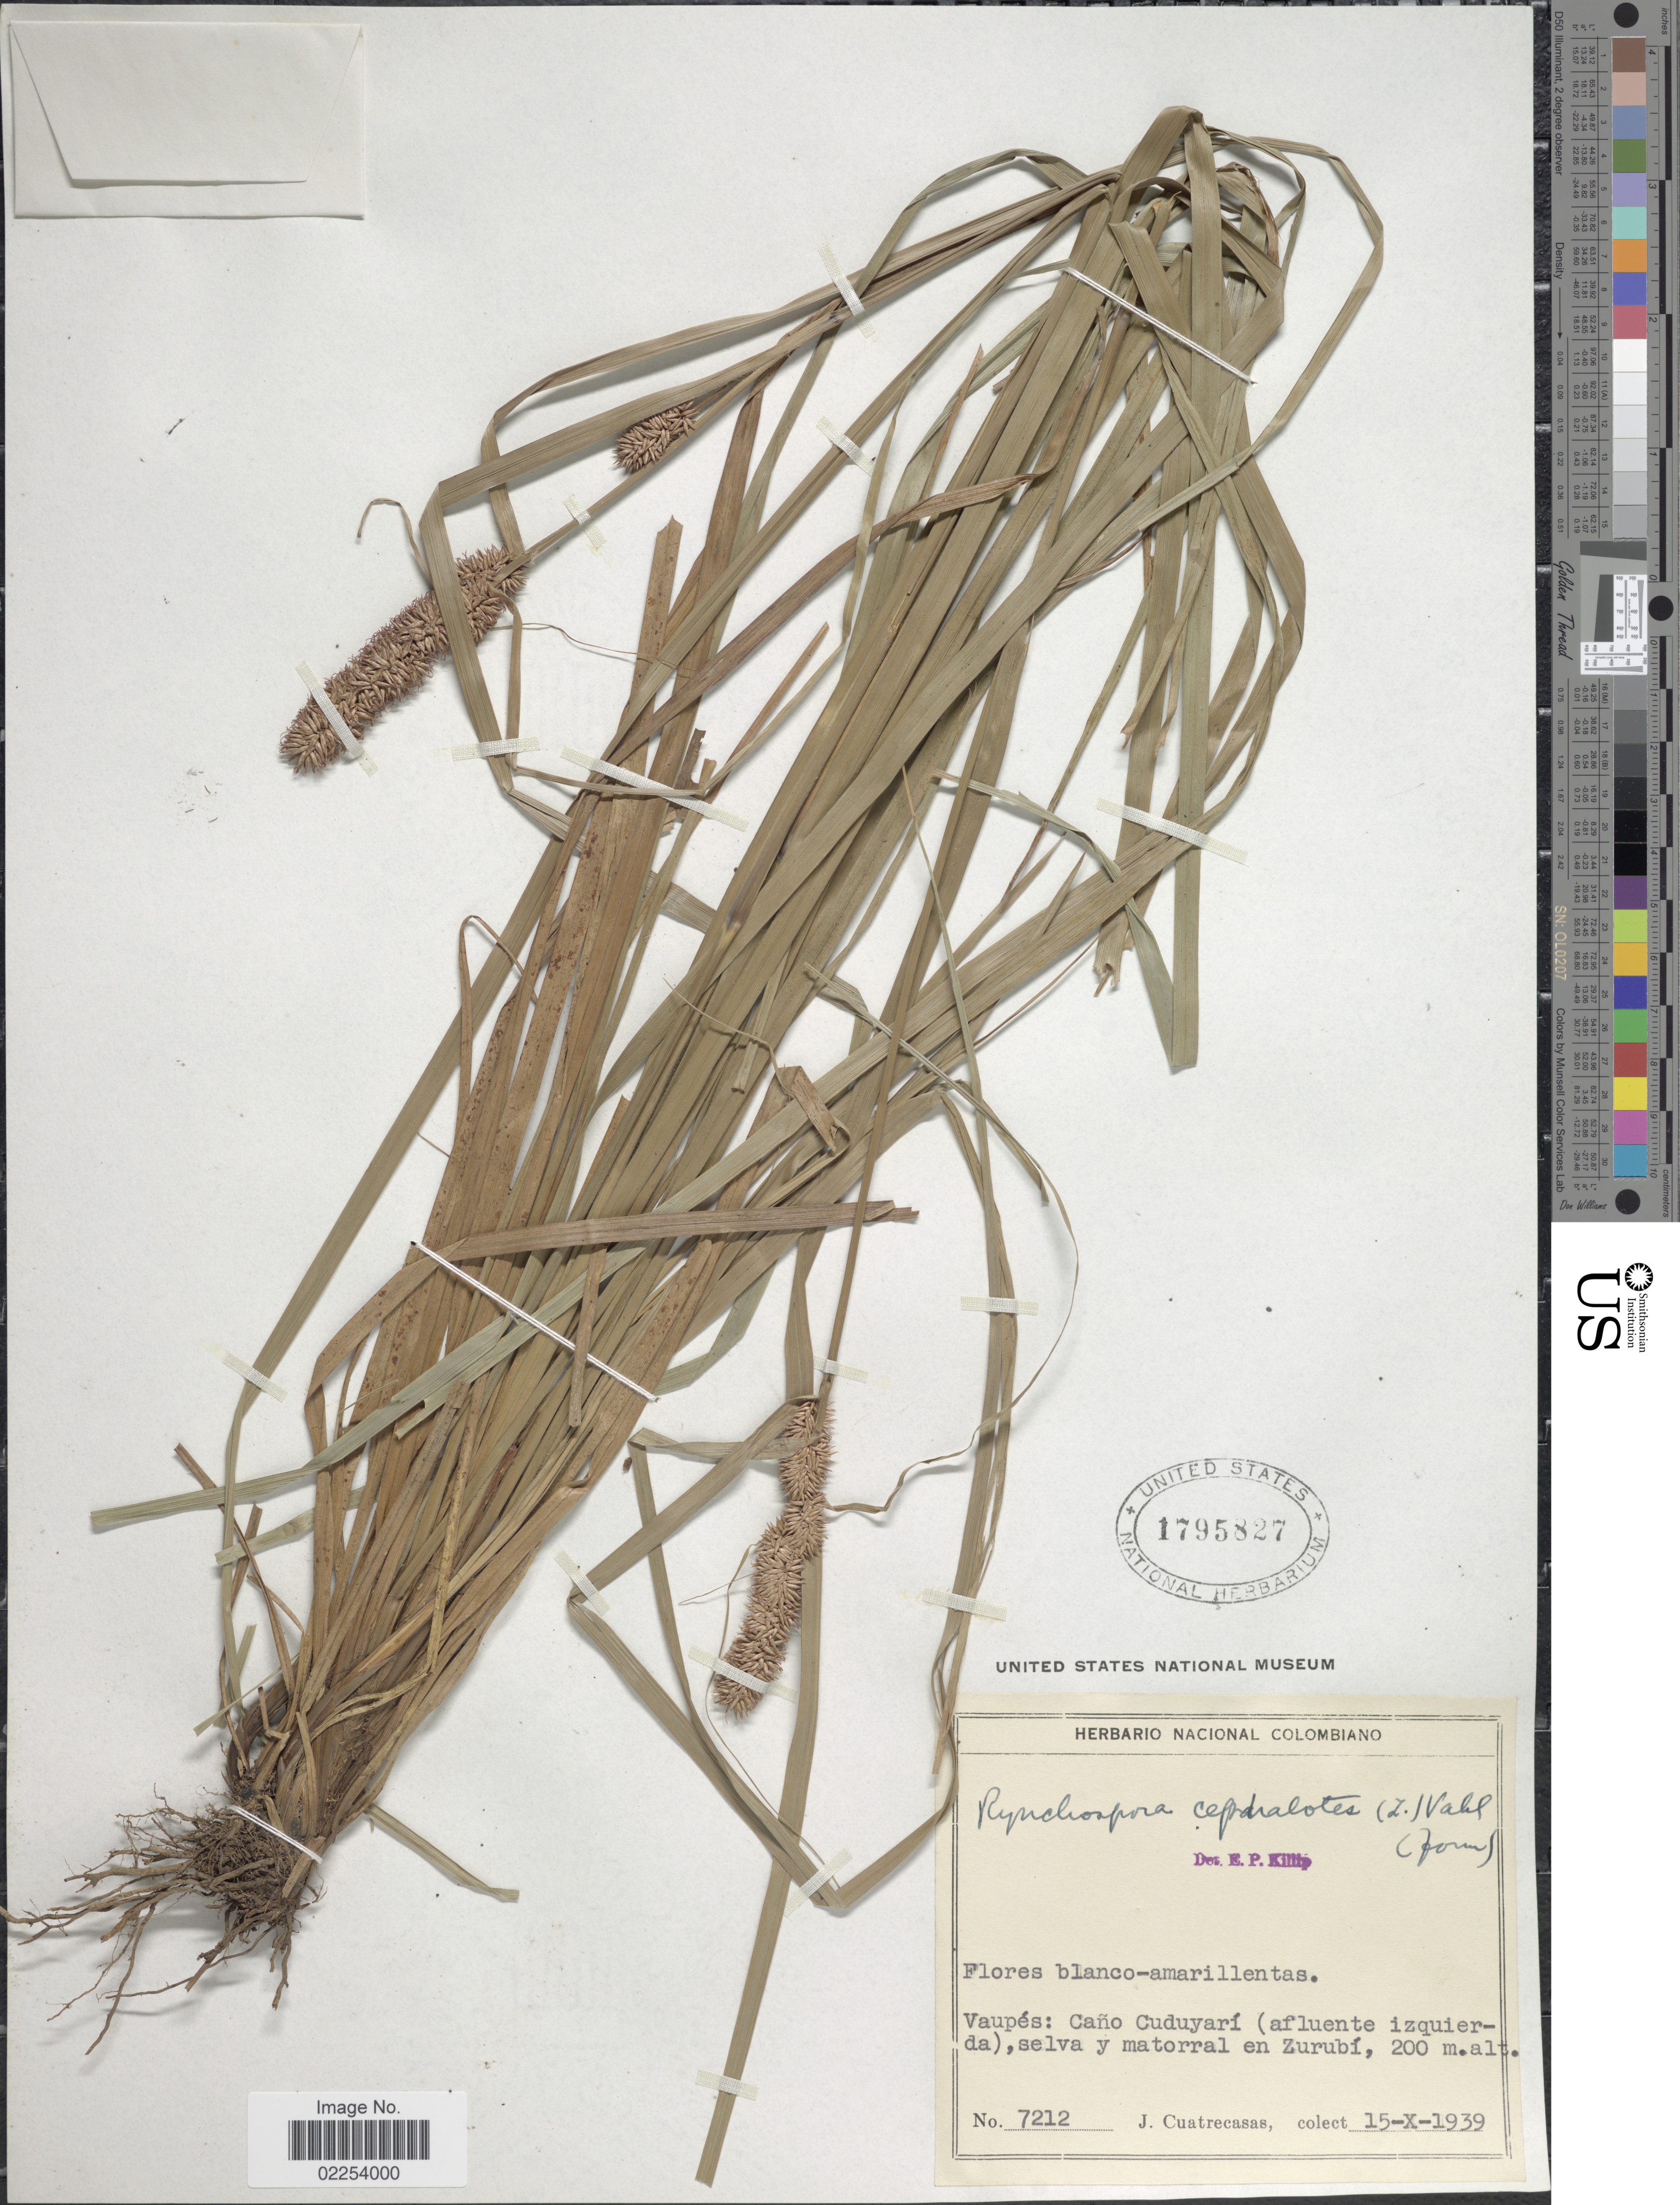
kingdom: Plantae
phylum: Tracheophyta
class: Liliopsida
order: Poales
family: Cyperaceae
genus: Rhynchospora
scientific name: Rhynchospora cephalotes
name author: (L.) Vahl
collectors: J. Cuatrecasas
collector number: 7212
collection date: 1939-10-15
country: Colombia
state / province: Vaupés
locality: Cano Cuduyari (afluente izquierda), selva y matorral en Zurubi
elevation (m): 200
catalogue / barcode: US 1795827